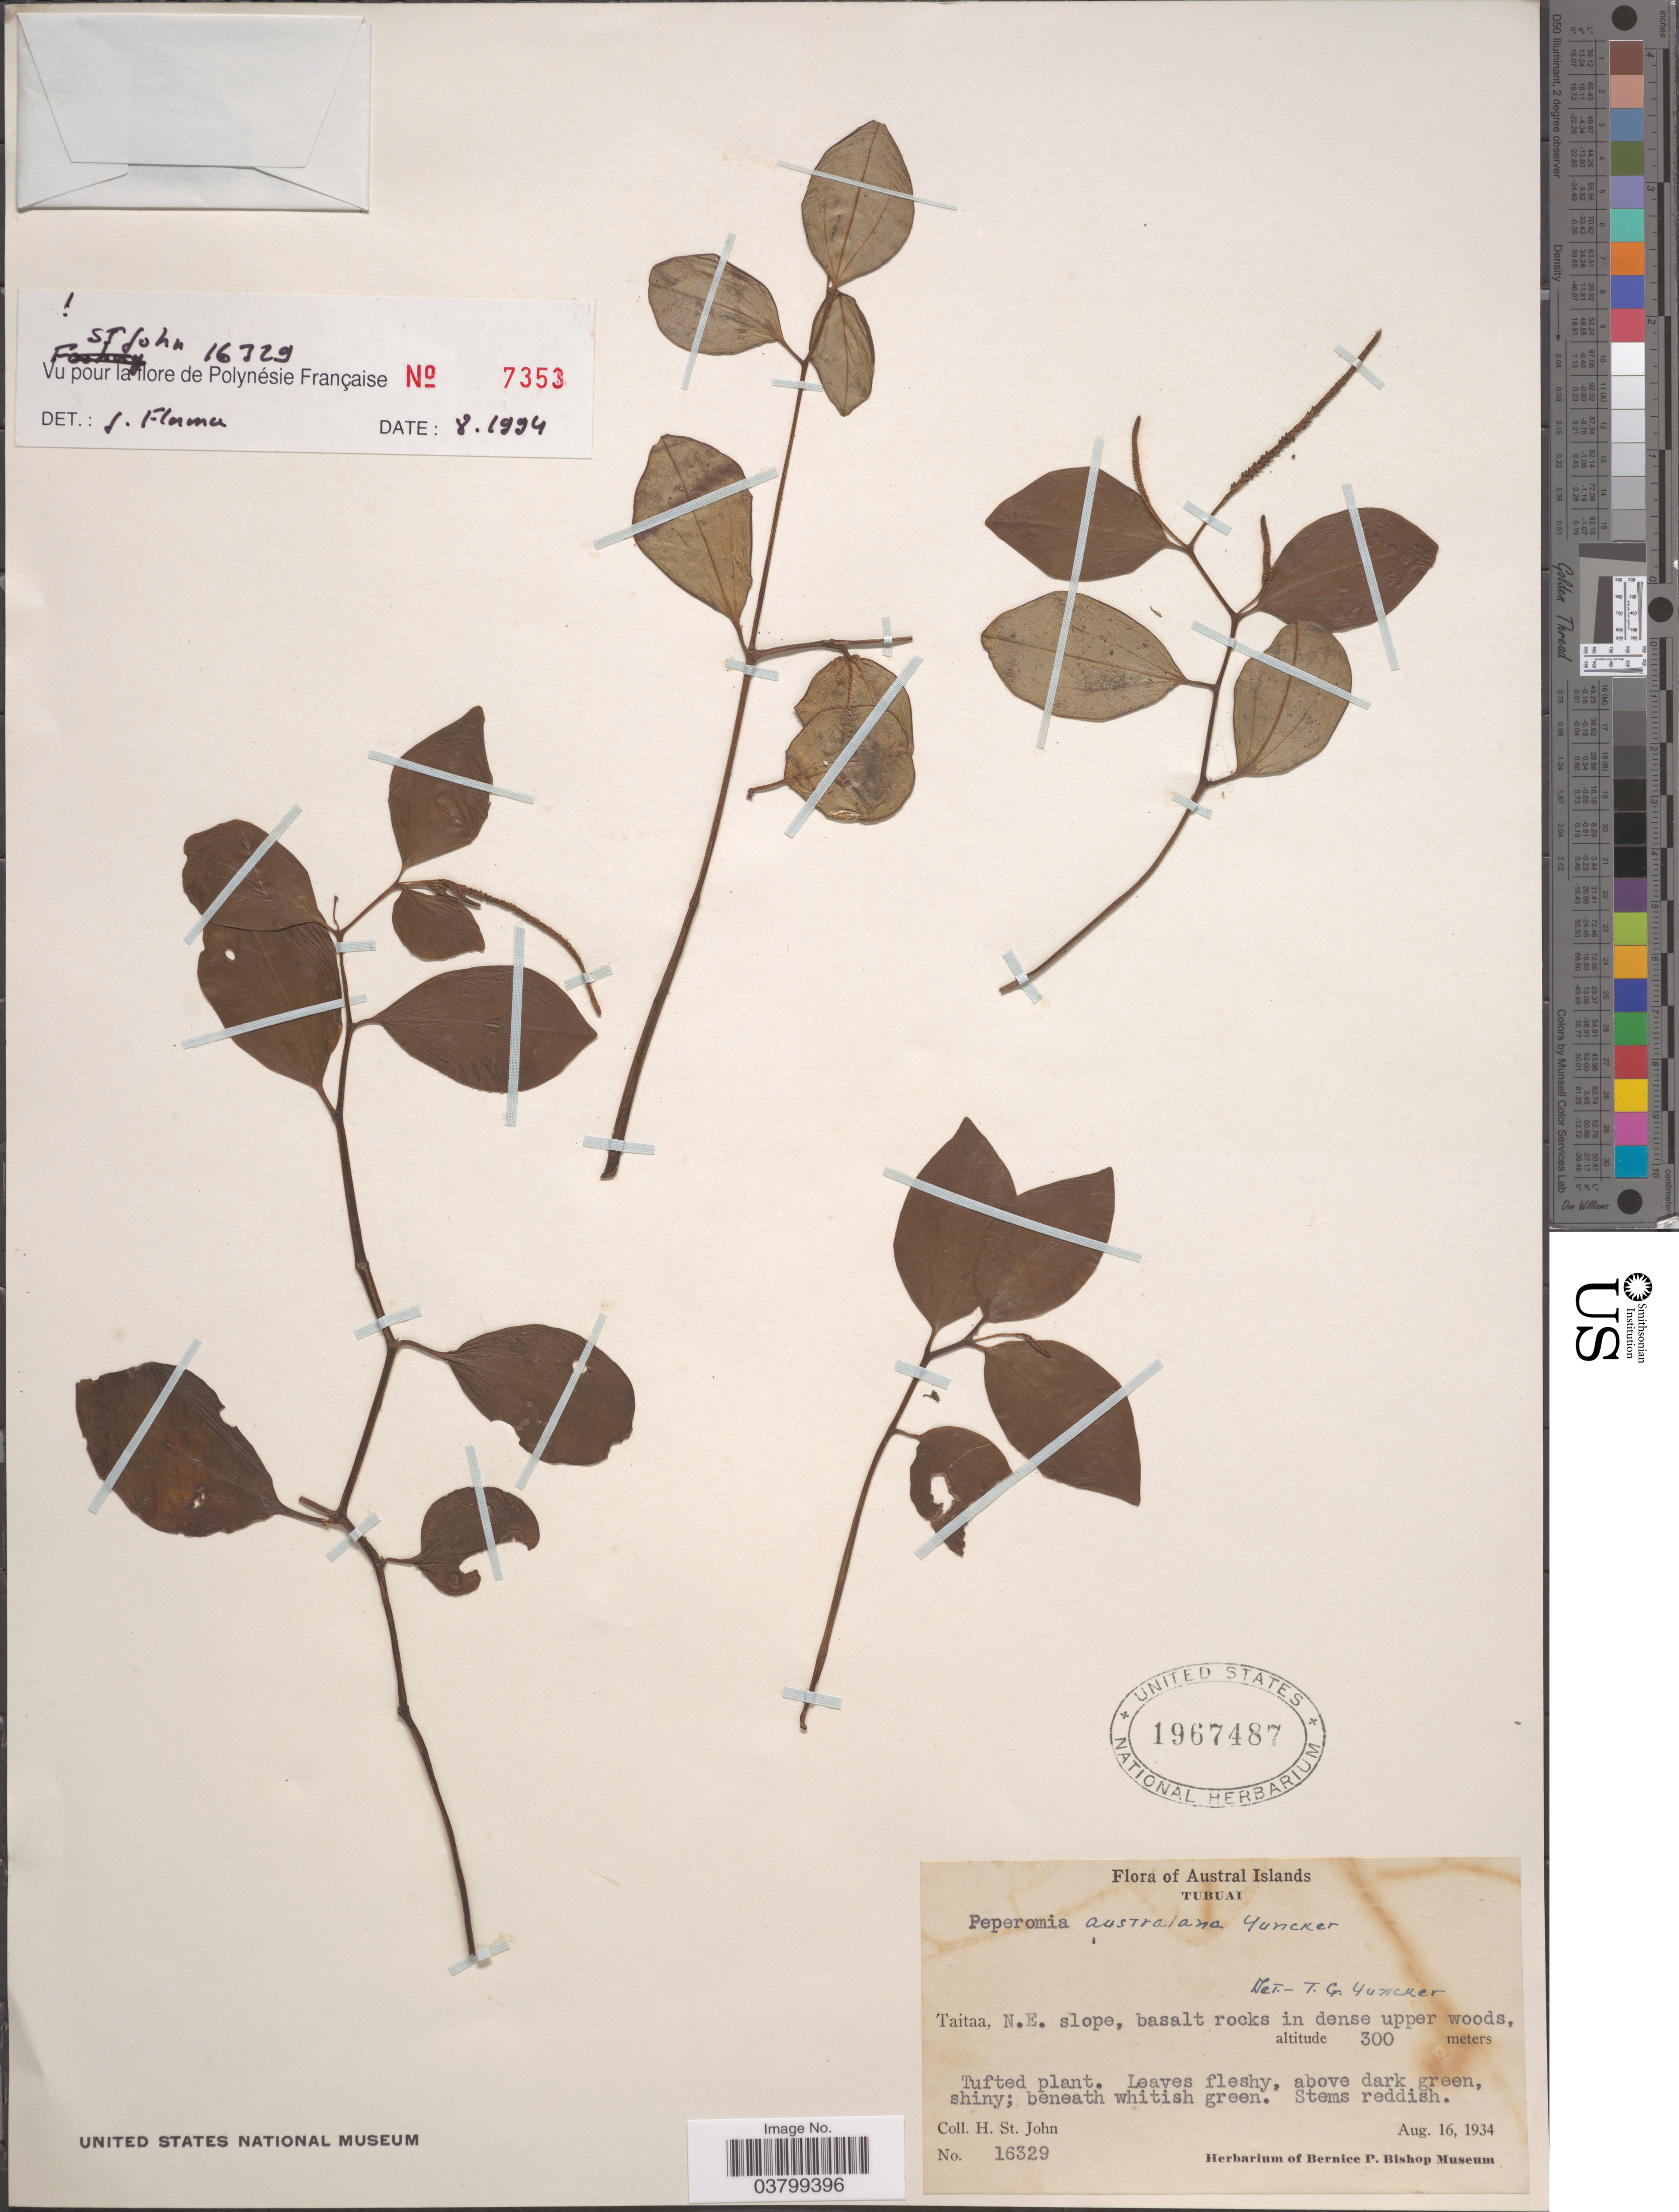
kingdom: Plantae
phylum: Tracheophyta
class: Magnoliopsida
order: Piperales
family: Piperaceae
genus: Peperomia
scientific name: Peperomia australana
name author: Yunck.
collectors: H. St. John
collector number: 16329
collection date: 1934-08-16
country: French Polynesia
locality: Austral Islands. Tubuai. Taitaa, N. E. slope, basalt rocks in dense upper woods.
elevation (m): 300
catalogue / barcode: US 1967487